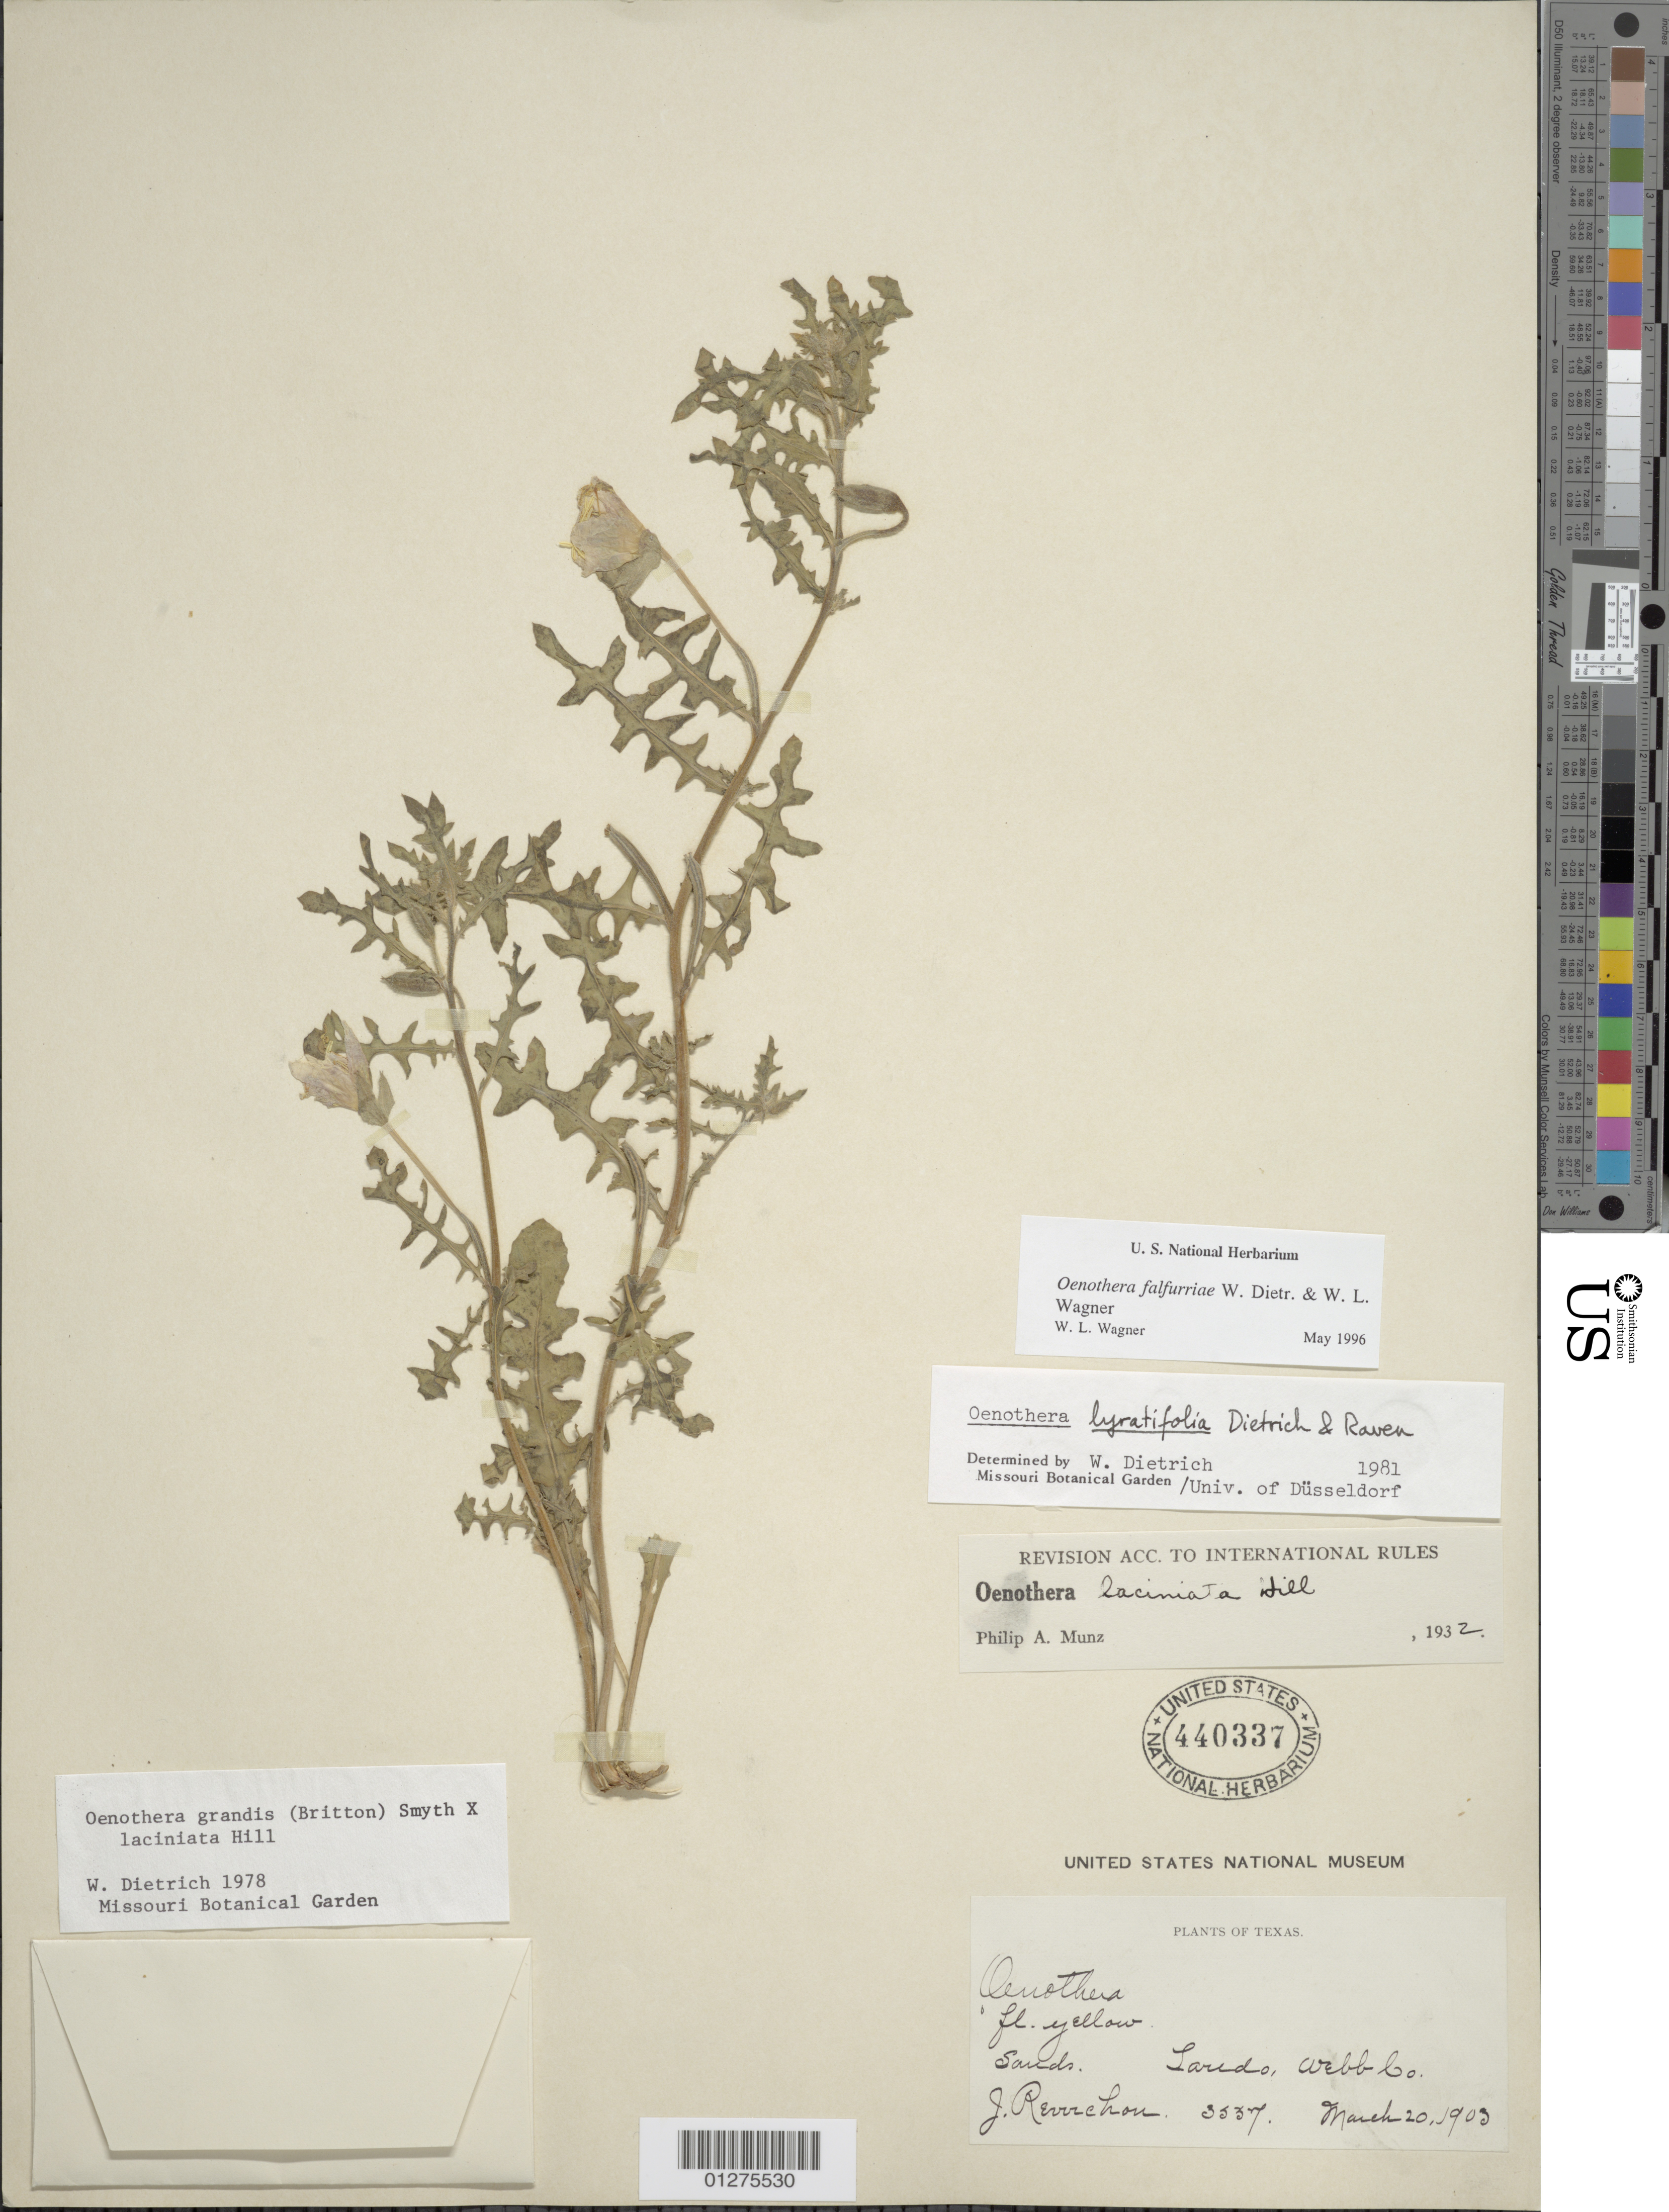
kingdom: Plantae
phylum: Tracheophyta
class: Magnoliopsida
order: Myrtales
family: Onagraceae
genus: Oenothera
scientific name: Oenothera falfurriae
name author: W. Dietr. & W.L. Wagner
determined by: Wagner, W. L., (BOT), Smithsonian Institution - National Museum of Natural History (UNITED STATES)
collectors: J. Reverchon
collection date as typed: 26 Mar 1903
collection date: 1903-03-26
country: United States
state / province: Texas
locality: Laredo.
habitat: Sands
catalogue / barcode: US 440337